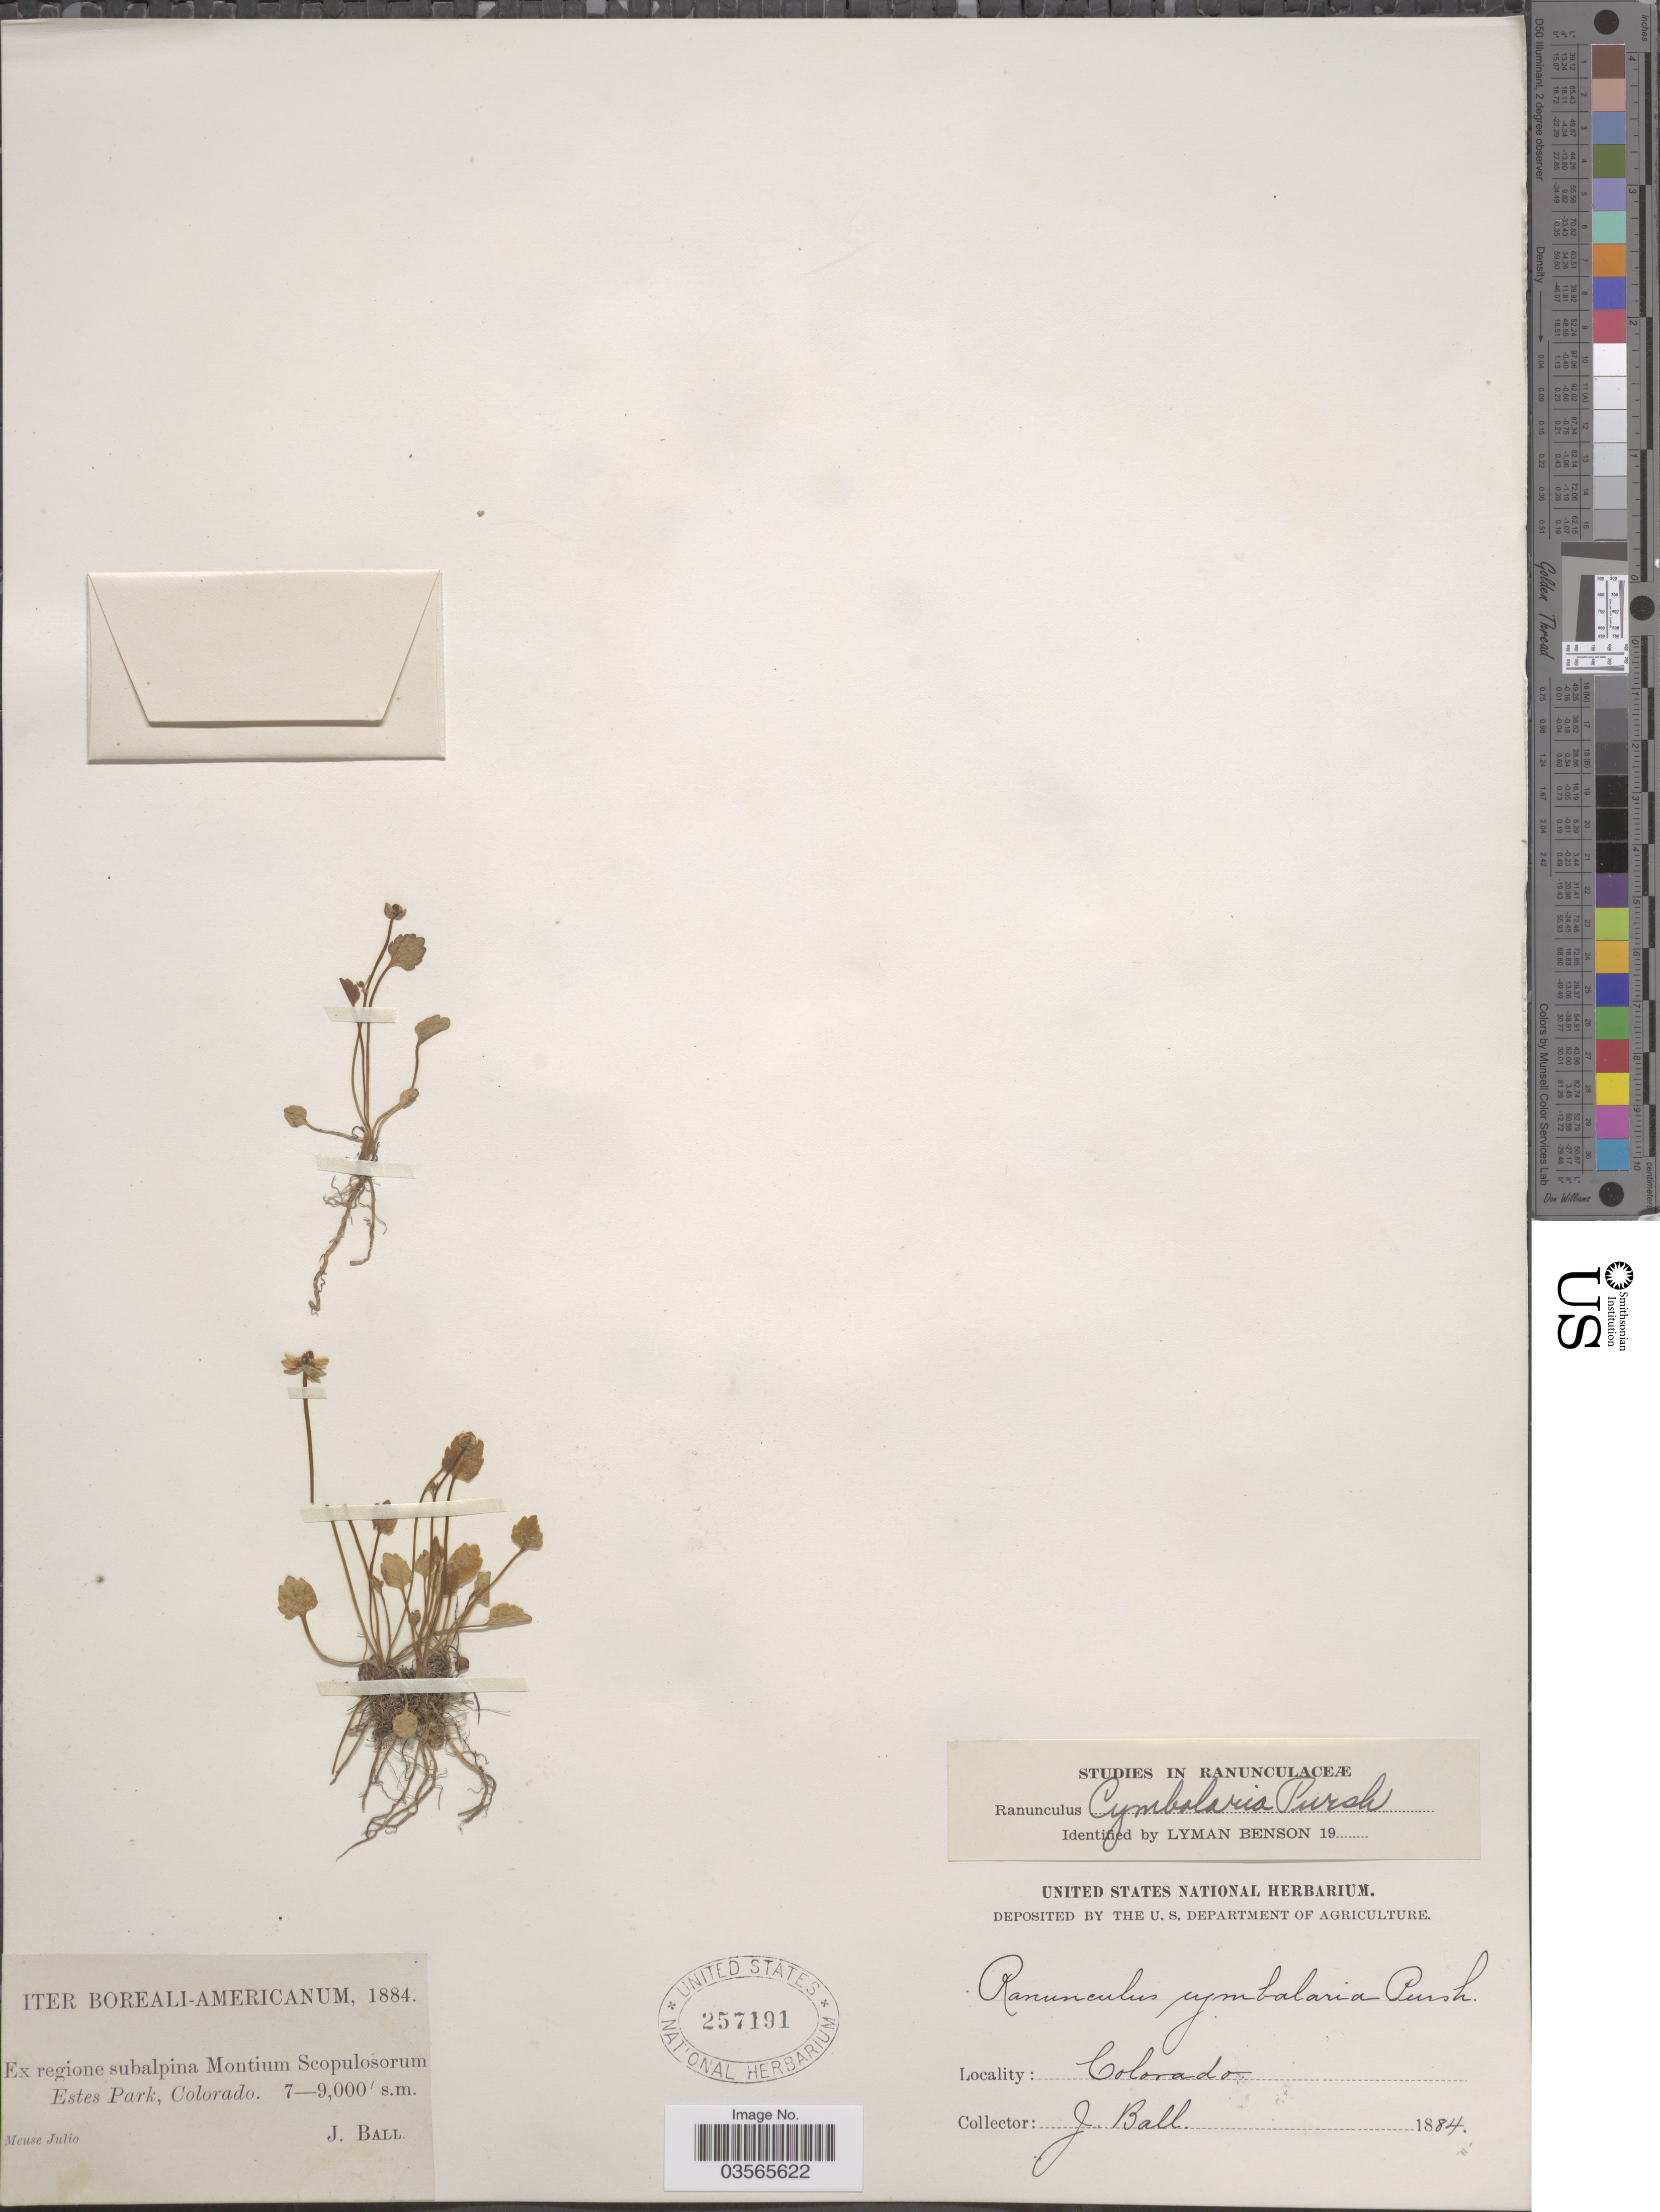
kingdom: Plantae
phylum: Tracheophyta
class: Magnoliopsida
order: Ranunculales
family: Ranunculaceae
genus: Halerpestes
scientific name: Halerpestes cymbalaria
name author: (Pursh) Greene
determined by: Strong, M. T., (US), Smithsonian Institution - National Museum of Natural History (UNITED STATES)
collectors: J. Ball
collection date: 1884-07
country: United States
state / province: Colorado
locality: Ex regione subalpina Montium Scopulosorum Estes Park.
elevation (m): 2134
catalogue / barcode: US 257191